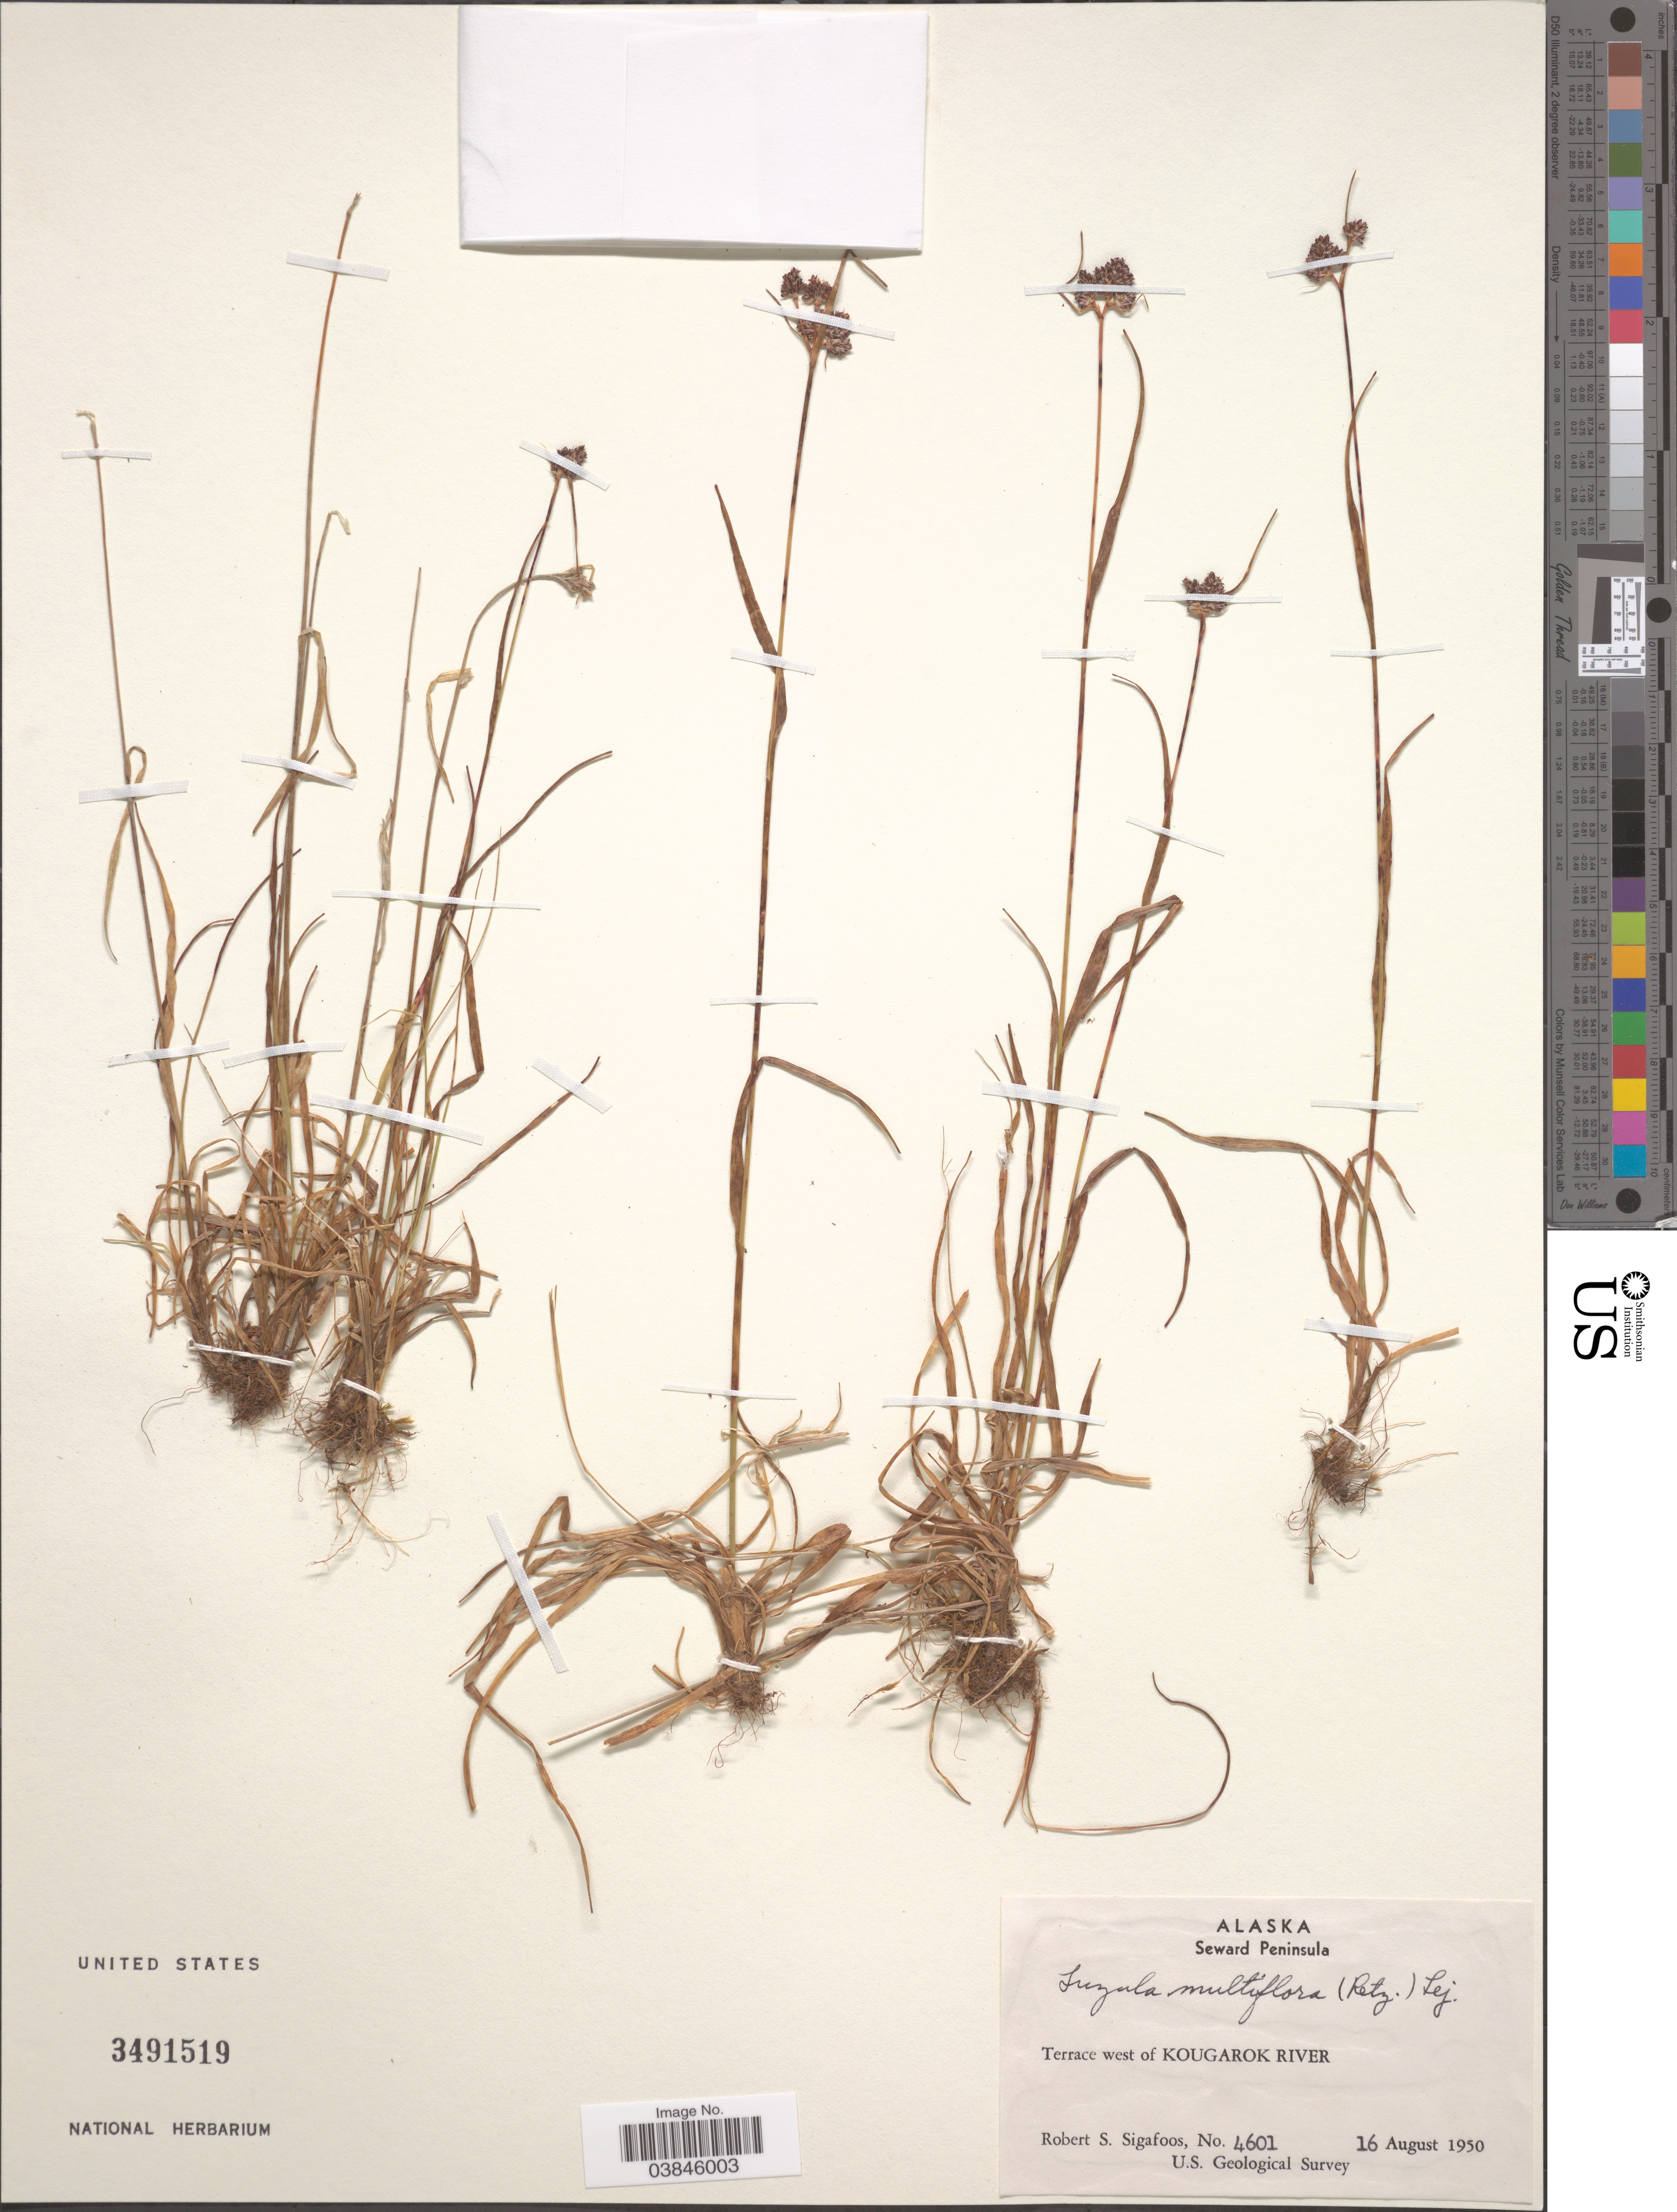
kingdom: Plantae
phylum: Tracheophyta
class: Liliopsida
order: Poales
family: Juncaceae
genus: Luzula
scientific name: Luzula multiflora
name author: (Ehrh.) Lej.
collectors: R. Sigafoos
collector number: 4601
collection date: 1950-08-16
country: United States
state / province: Alaska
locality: Seward Peninsula. Terrace west of Kougarok River.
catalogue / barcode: US 3491519